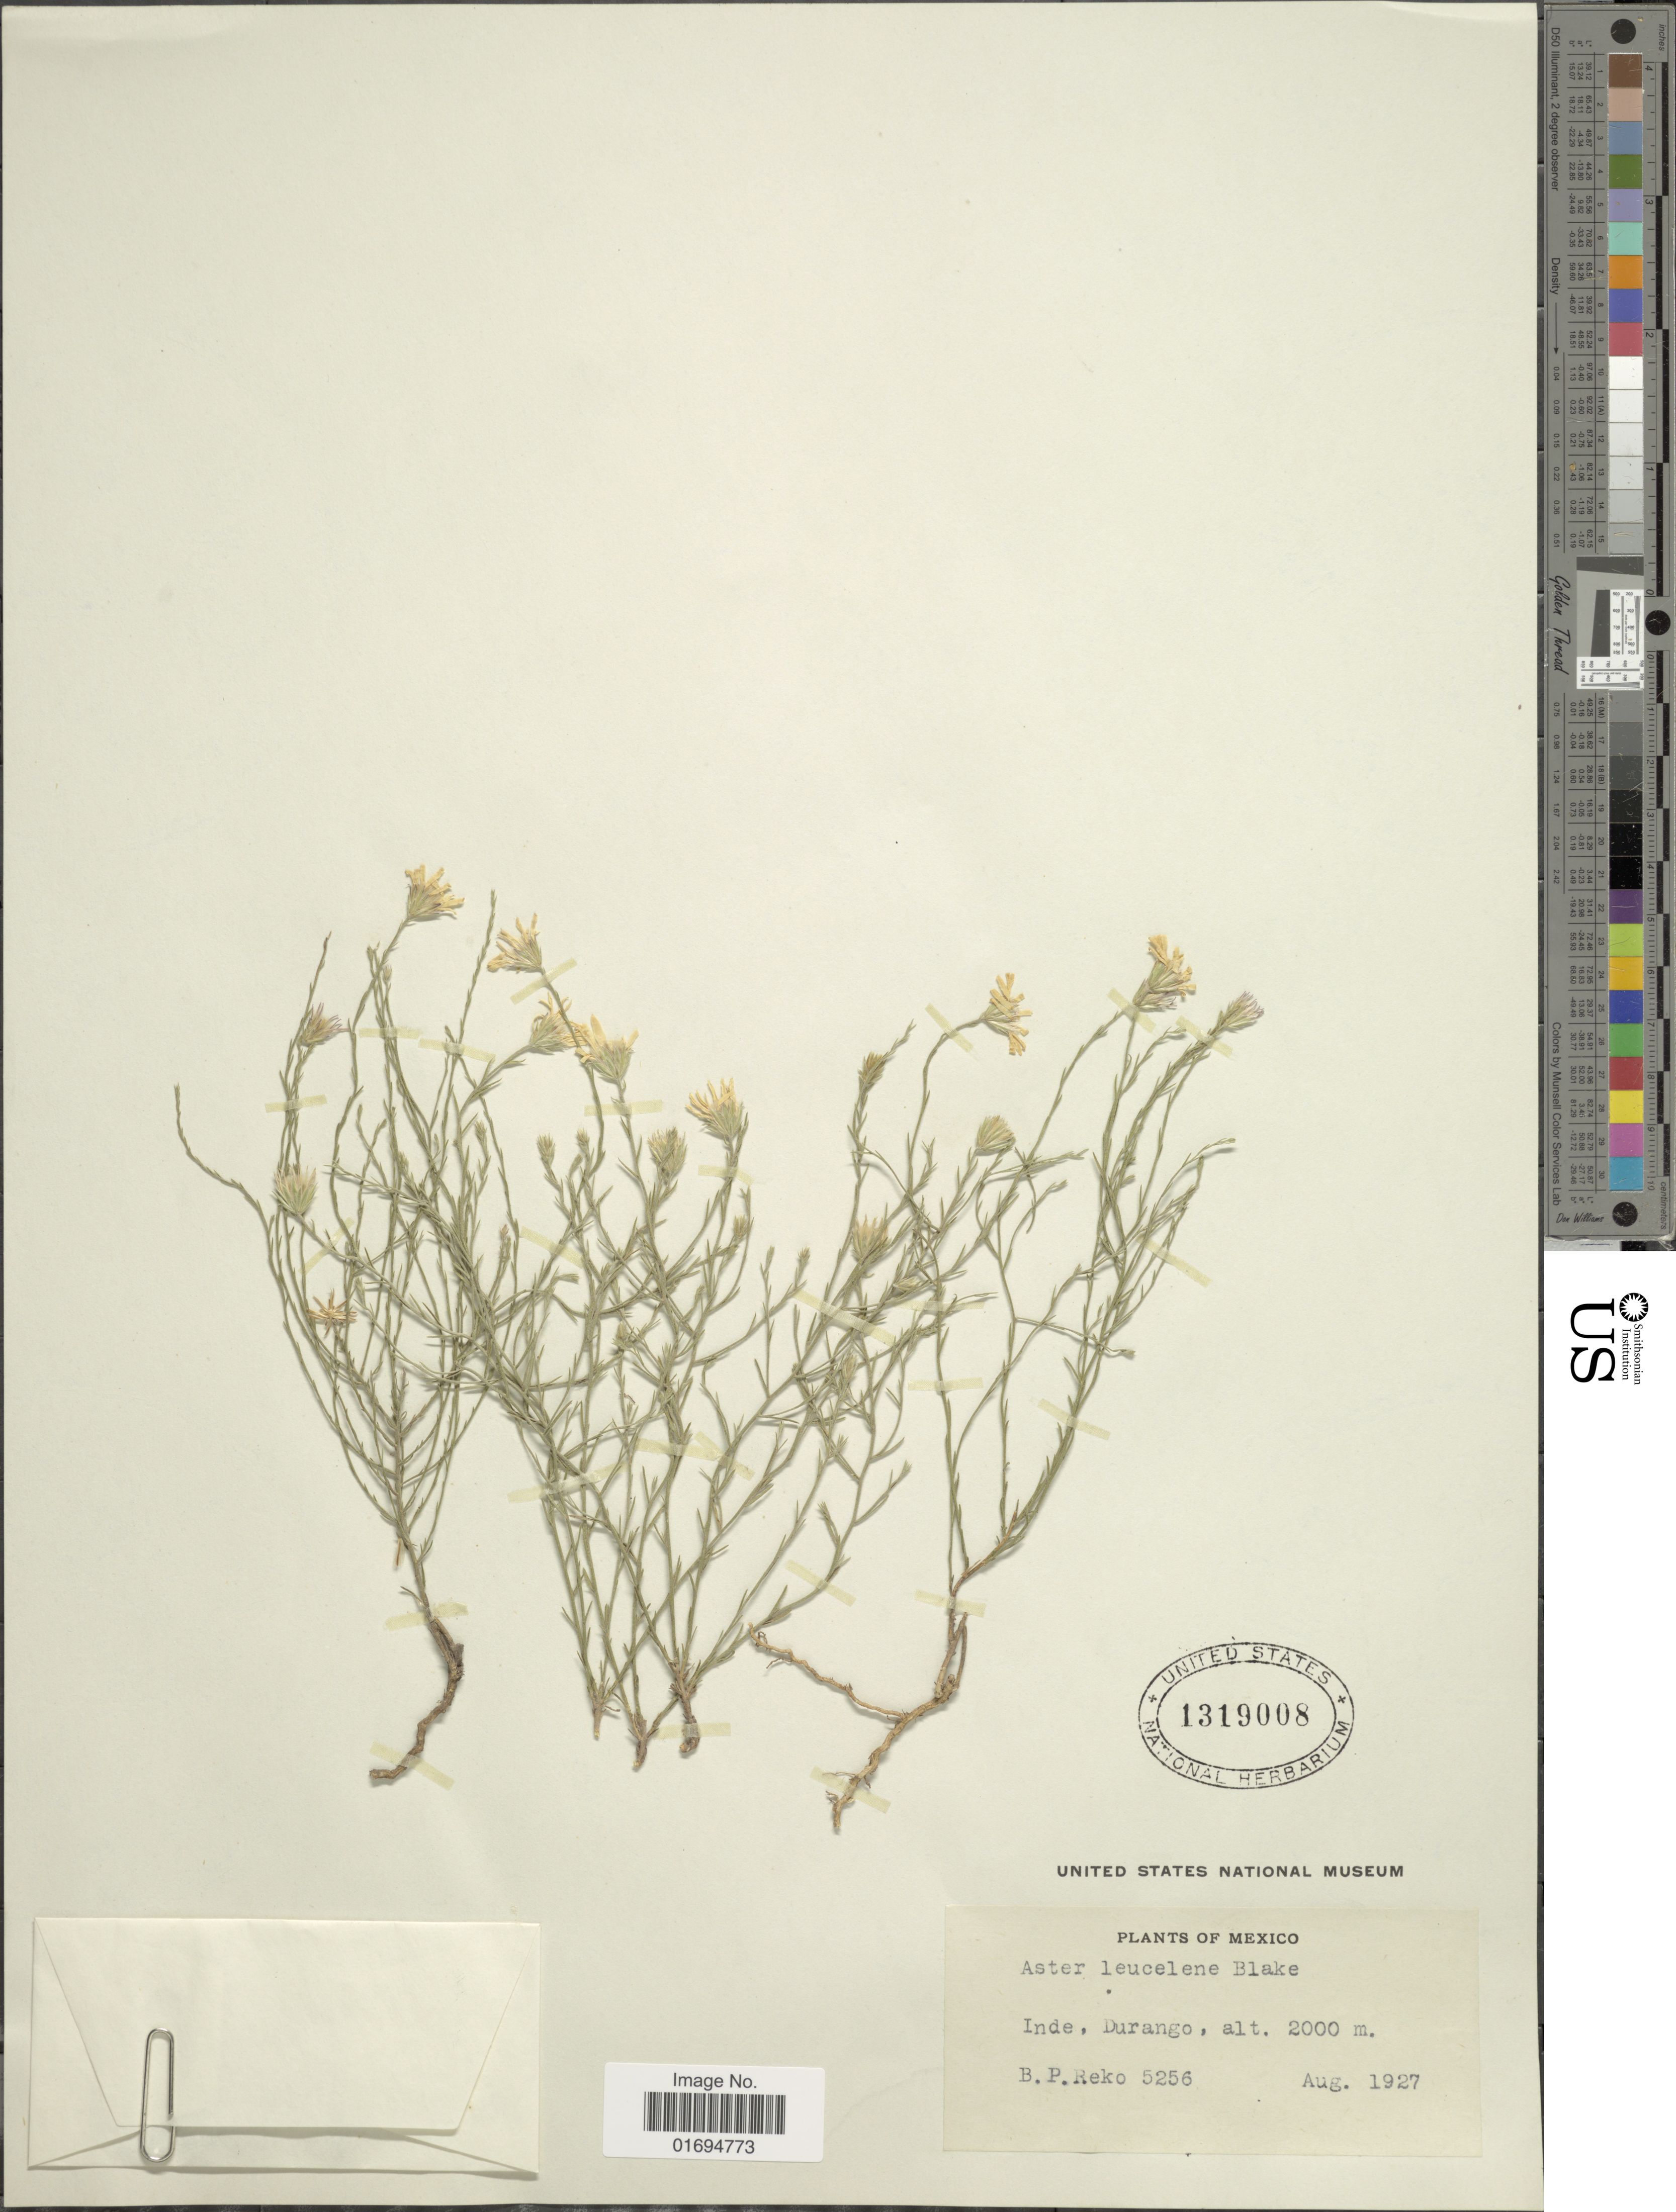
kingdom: Plantae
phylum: Tracheophyta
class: Magnoliopsida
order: Asterales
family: Asteraceae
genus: Chaetopappa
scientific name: Chaetopappa ericoides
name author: (Torr.) G.L. Nesom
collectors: B. P. Reko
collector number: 5256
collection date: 1927-08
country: Mexico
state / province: Durango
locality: Inde, Durango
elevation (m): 2000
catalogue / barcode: US 1319008